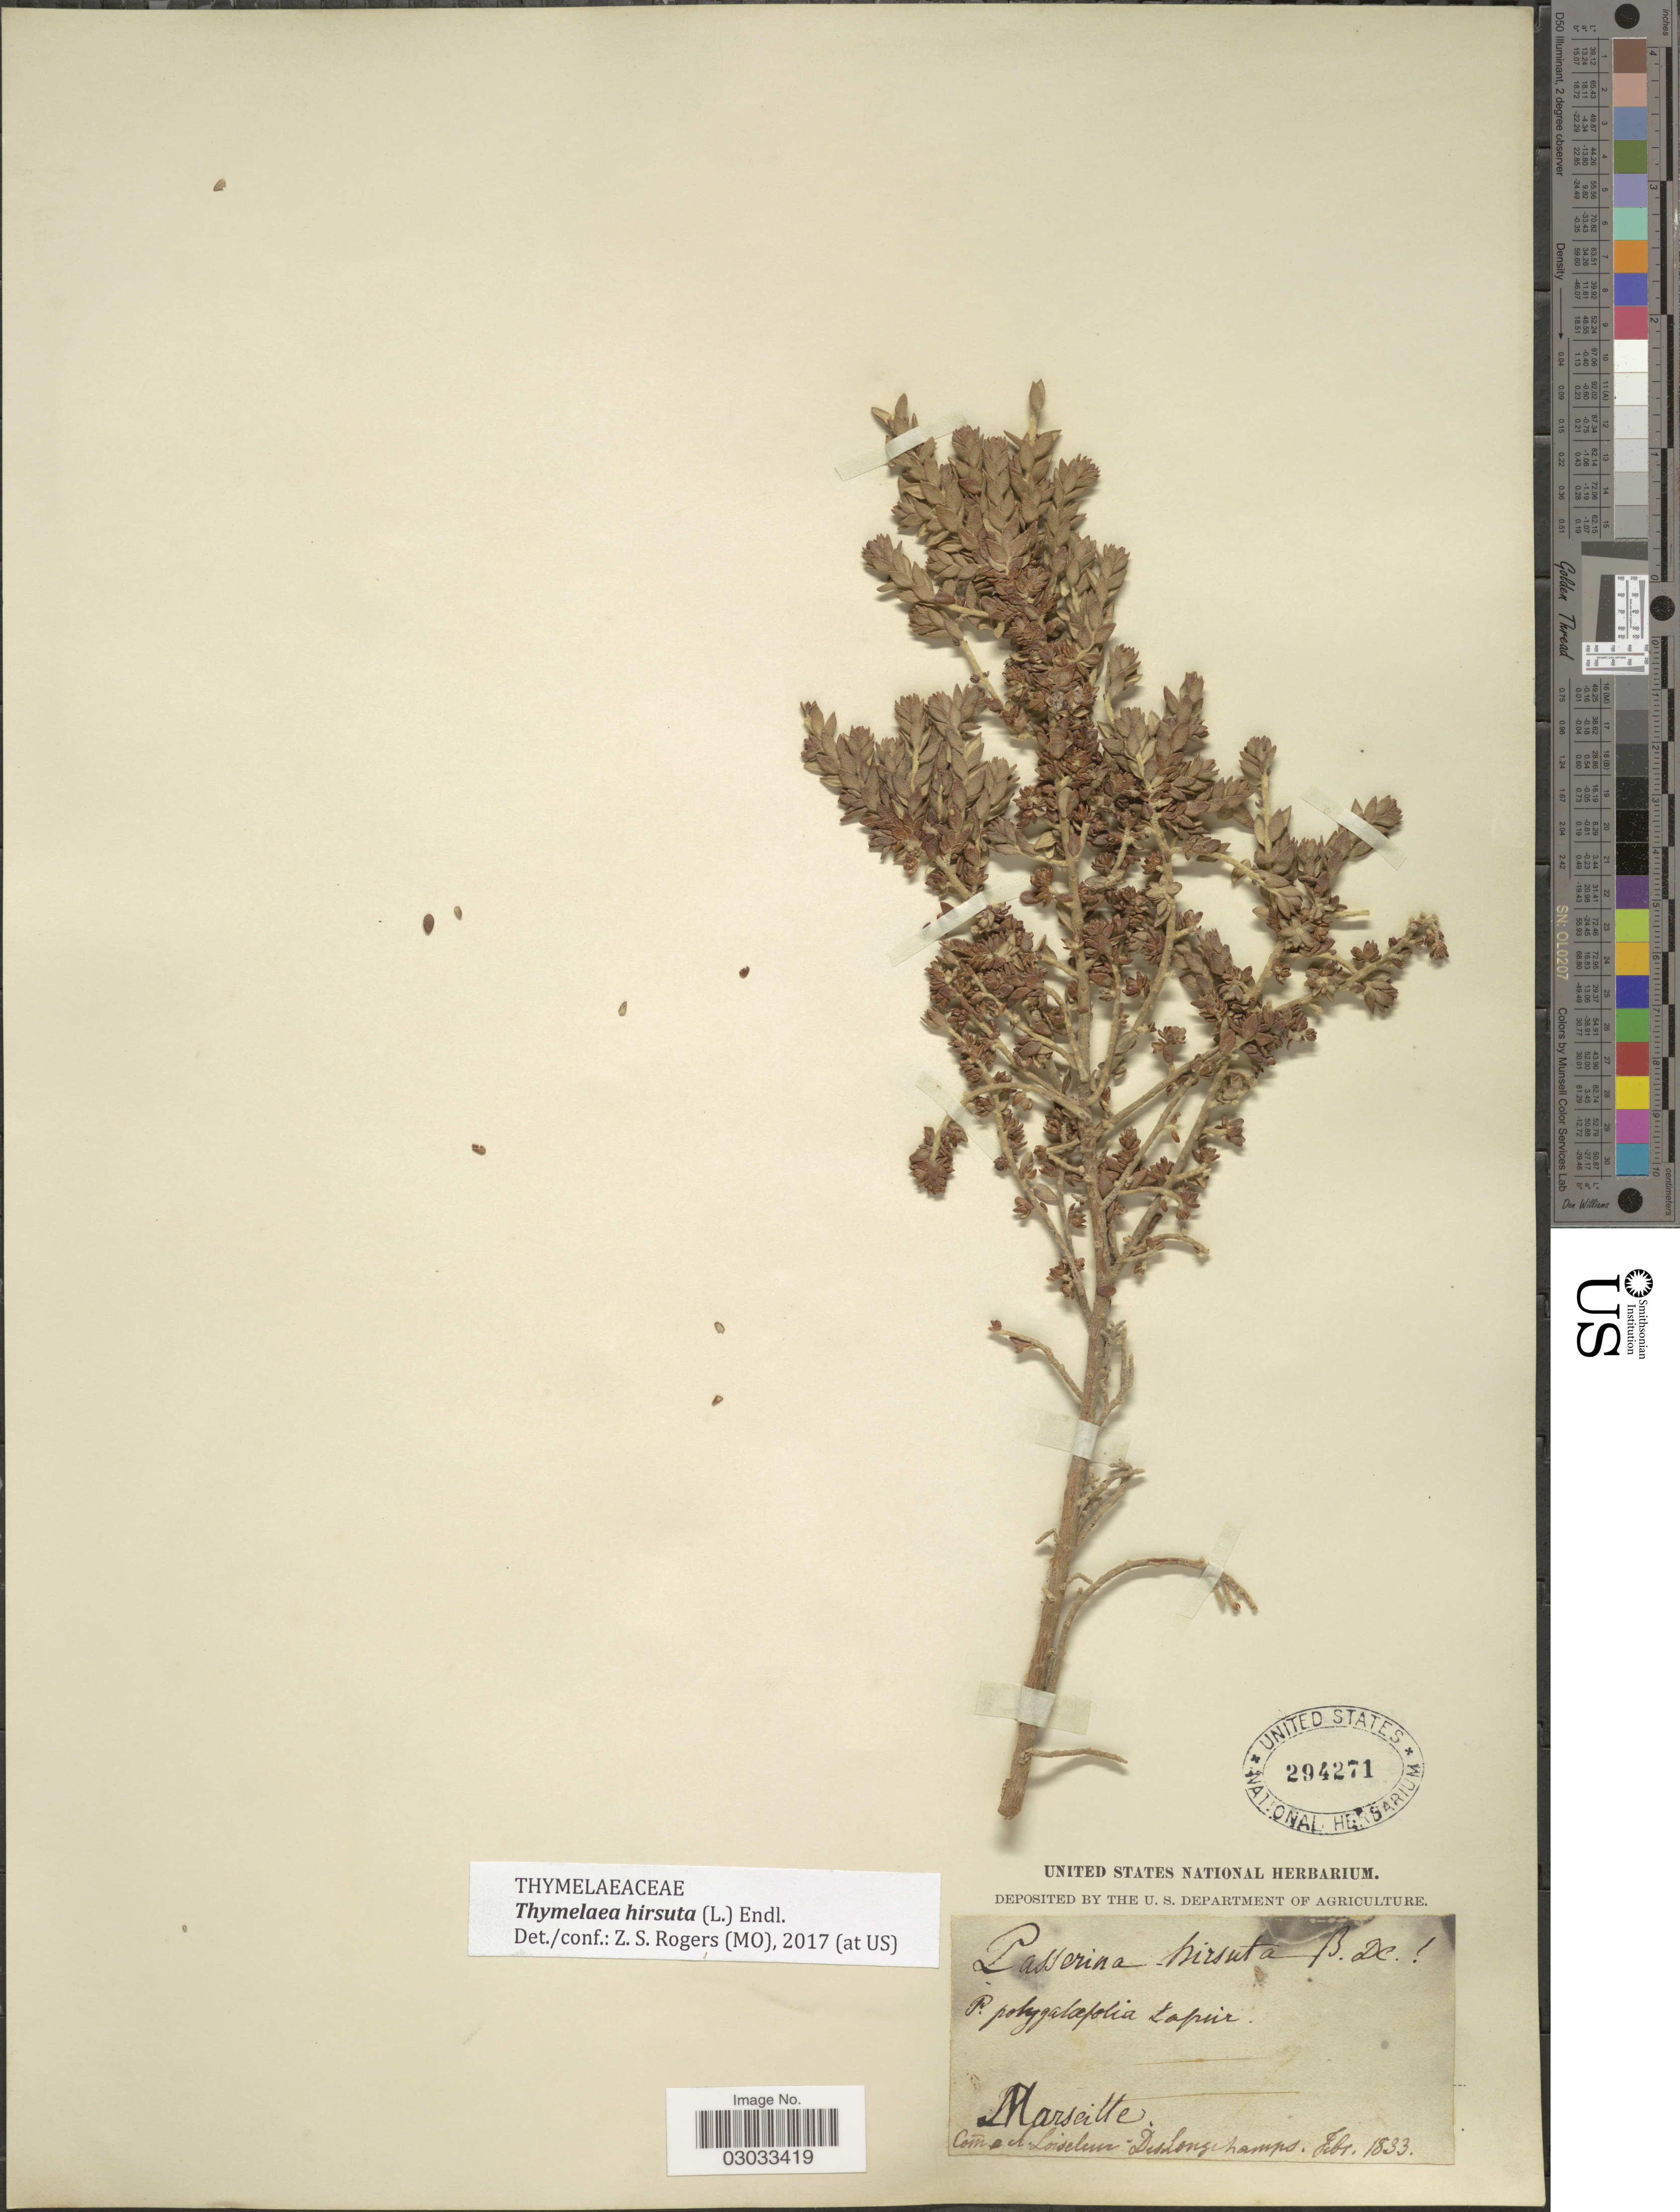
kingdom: Plantae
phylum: Tracheophyta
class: Magnoliopsida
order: Malvales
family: Thymelaeaceae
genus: Thymelaea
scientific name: Thymelaea hirsuta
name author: (L.) Endl.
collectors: ex herb. United States National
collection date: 1833-02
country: France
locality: Marseille. De longchamps.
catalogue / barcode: US 294271